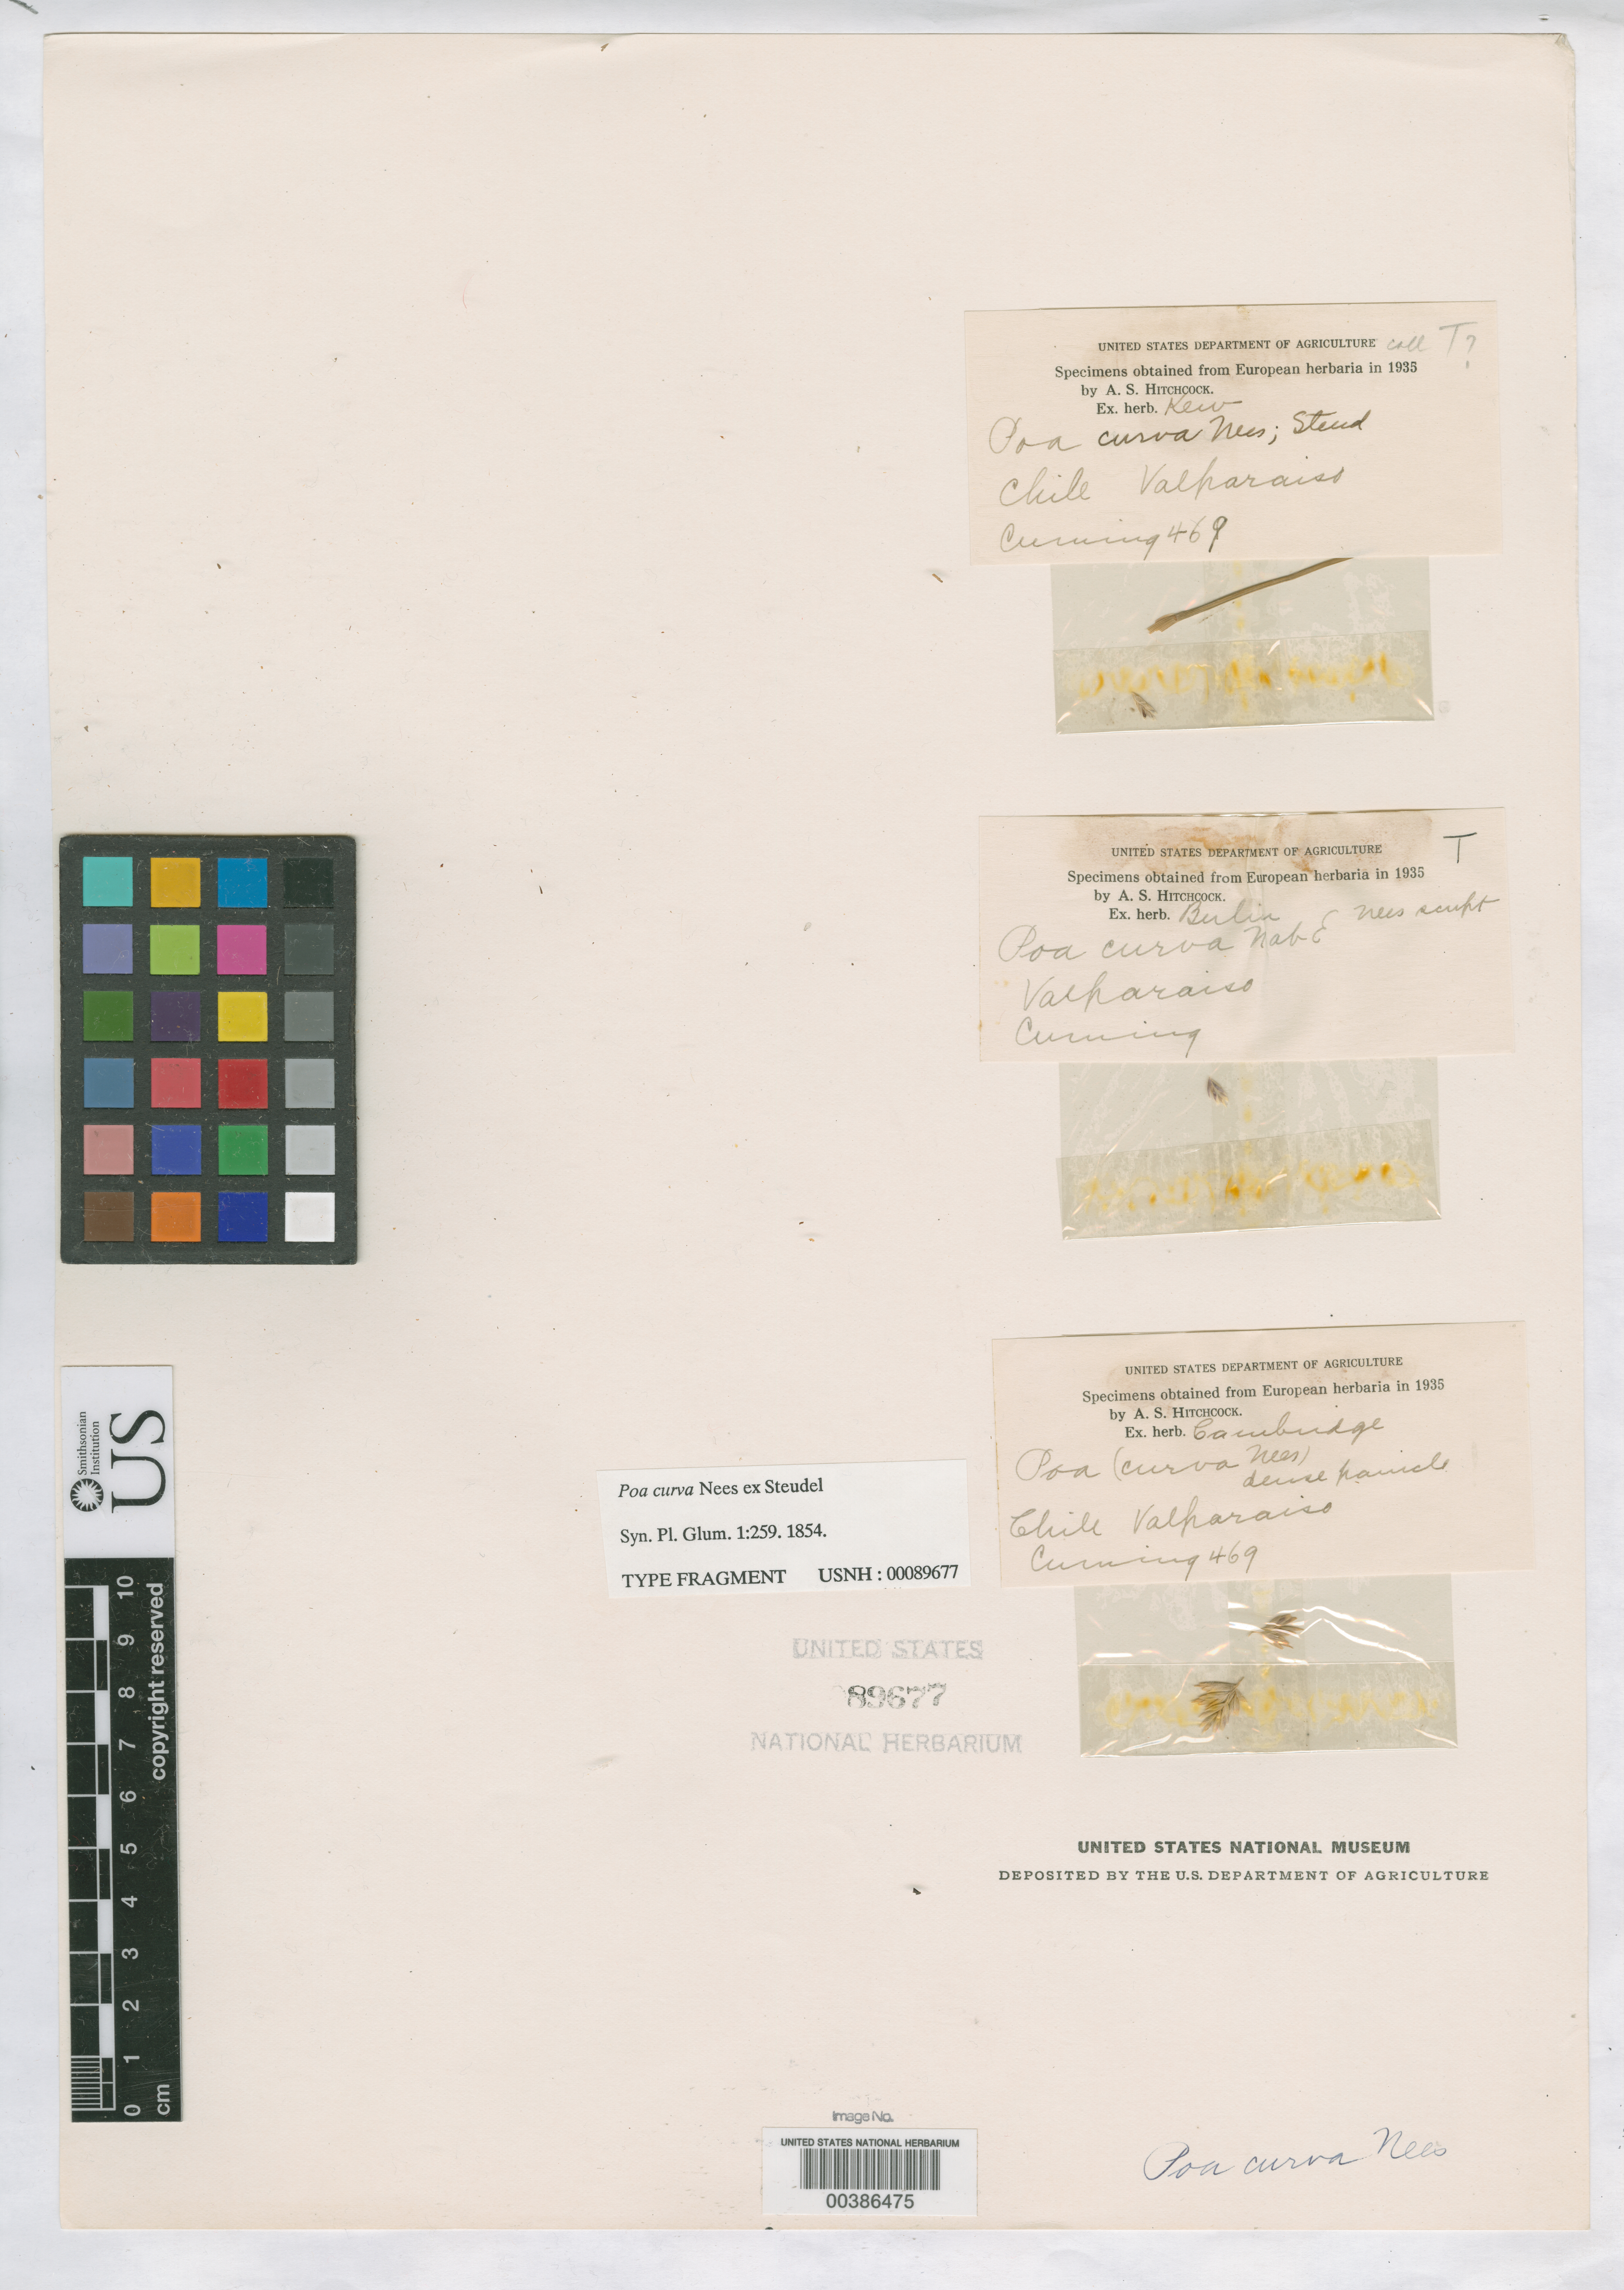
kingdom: Plantae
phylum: Tracheophyta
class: Liliopsida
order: Poales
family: Poaceae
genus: Poa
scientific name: Poa curva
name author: Nees ex Steud.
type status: Type Fragment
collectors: H. Cuming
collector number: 469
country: Chile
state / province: Valparaíso (V)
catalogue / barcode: US 89677